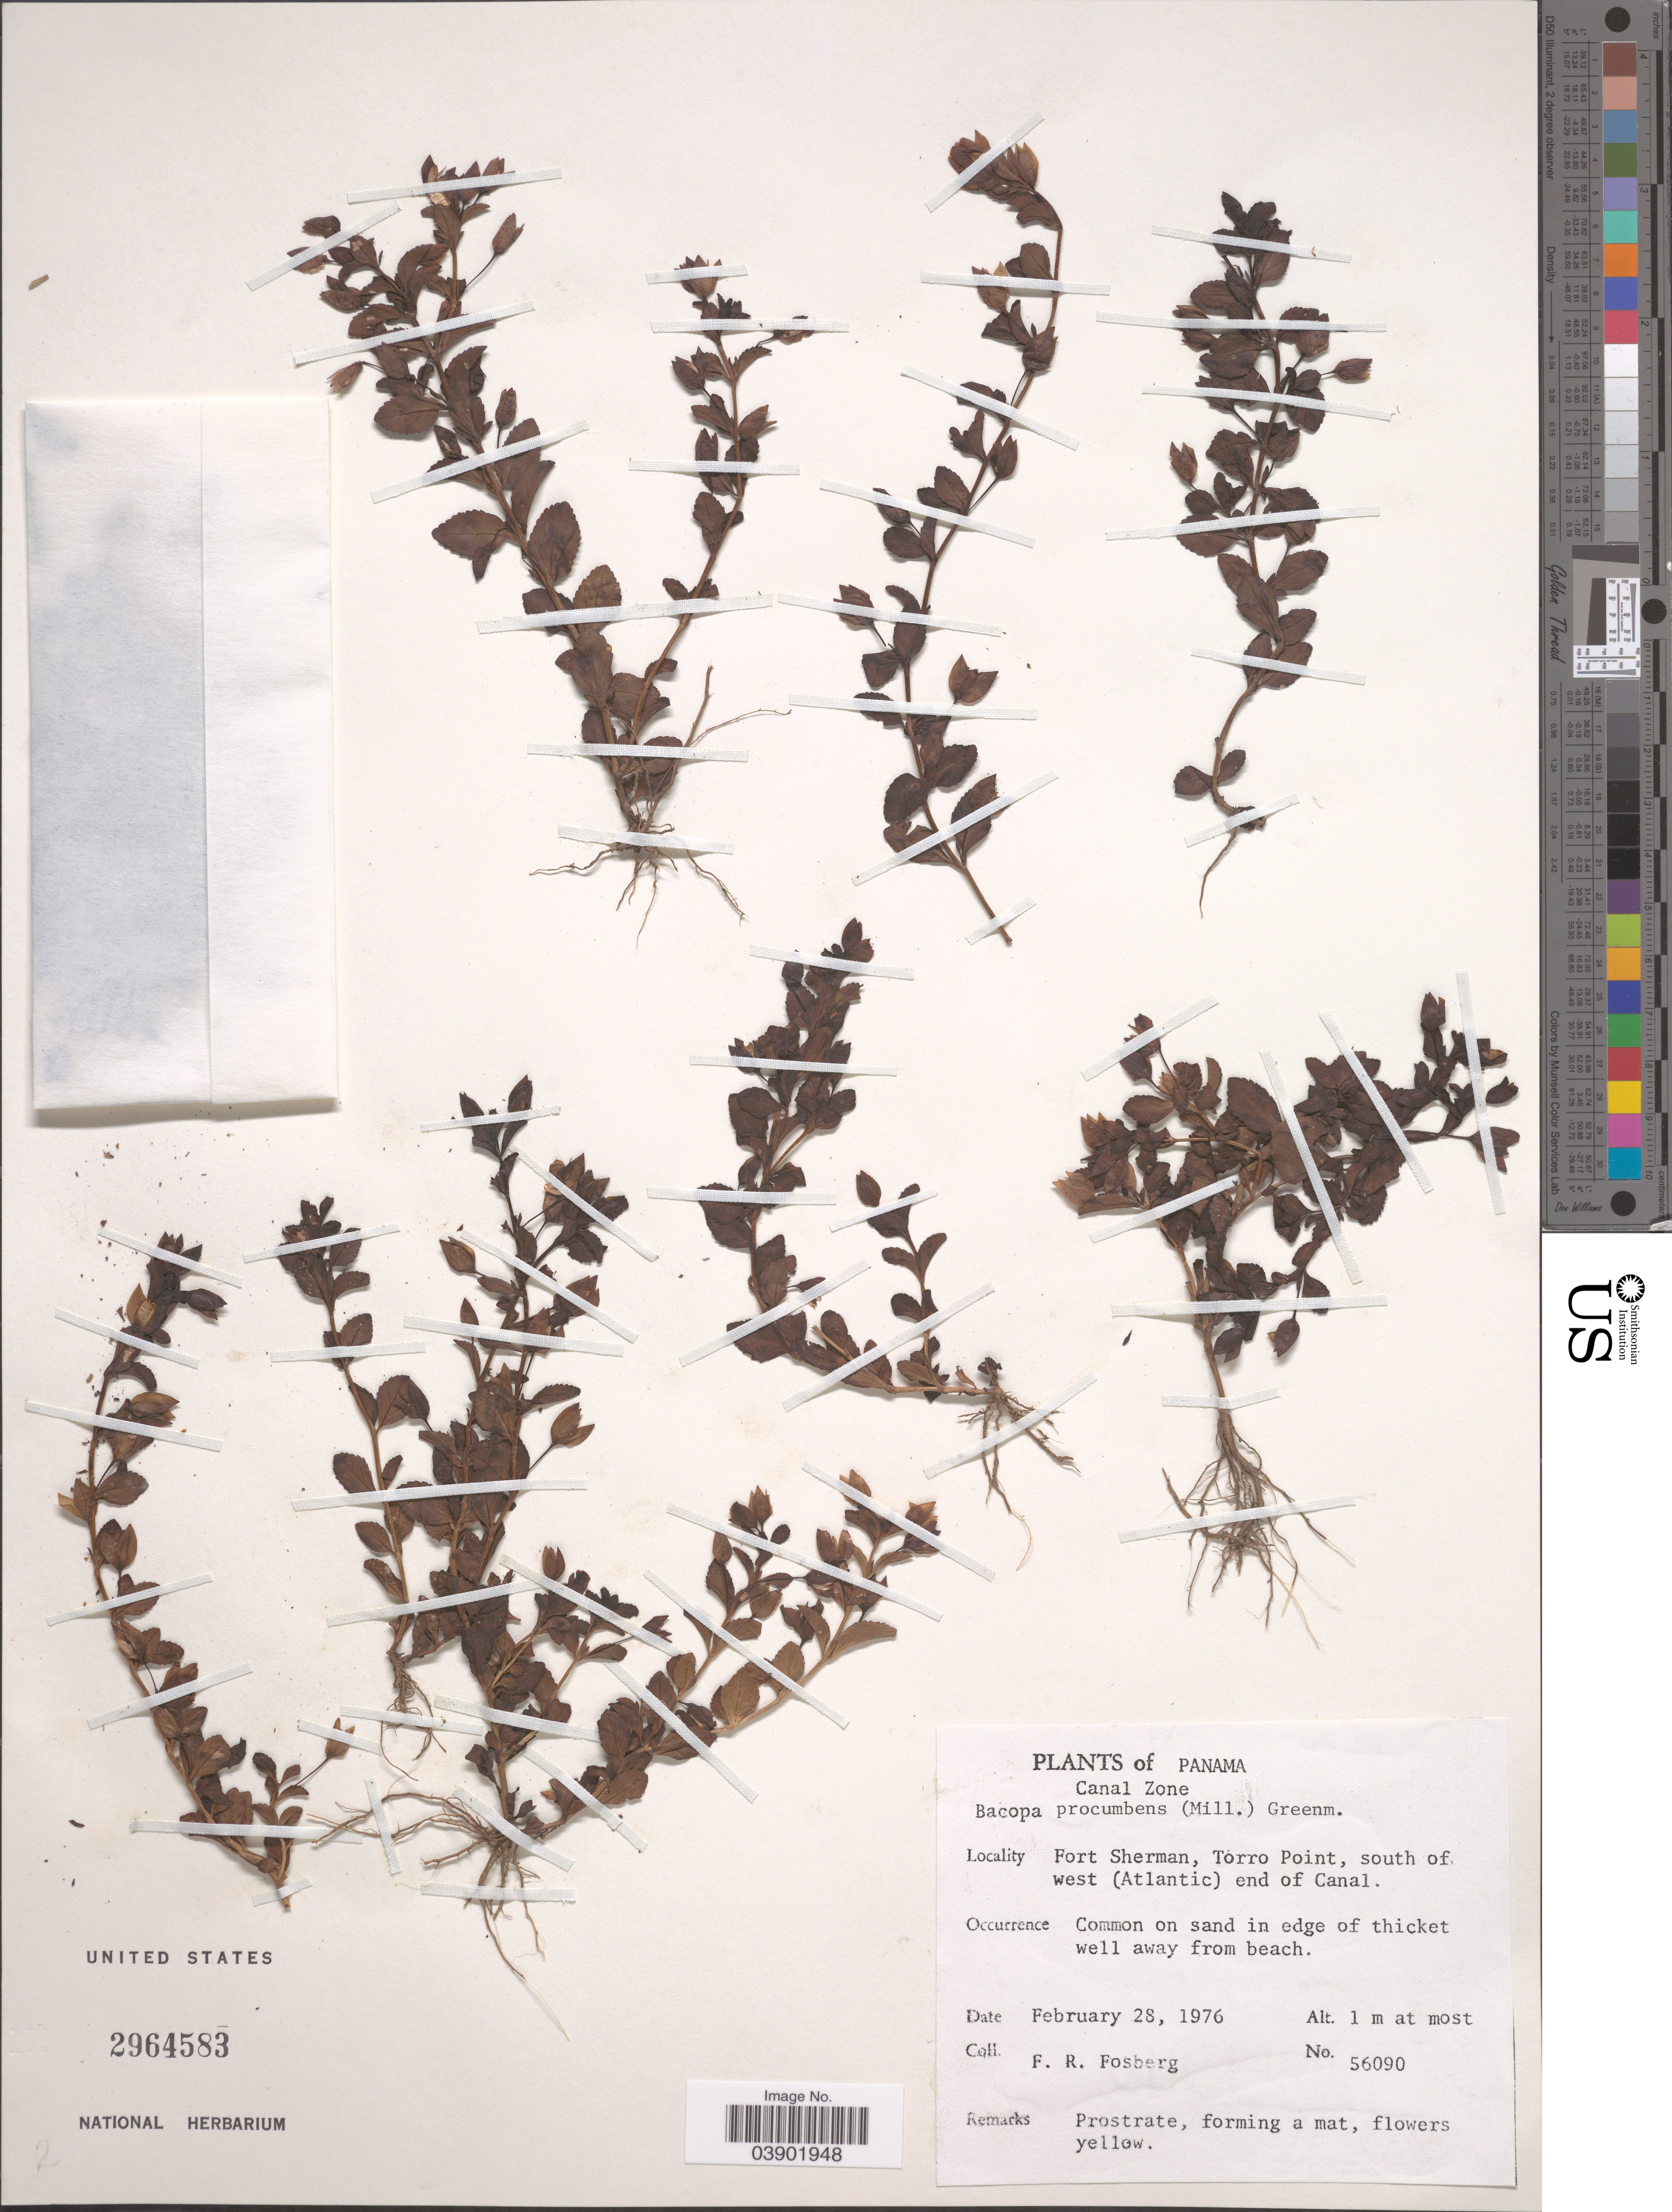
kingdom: Plantae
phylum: Tracheophyta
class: Magnoliopsida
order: Lamiales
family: Plantaginaceae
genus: Bacopa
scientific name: Bacopa procumbens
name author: (Mill.) Greenm.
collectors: F. R. Fosberg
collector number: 56090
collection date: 1976-02-28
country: Panama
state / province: Colón / Panamá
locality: Canal Zone. Fort Sherman, Torro Point, south of west (Atlantic) end of Canal.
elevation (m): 1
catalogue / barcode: US 2964583